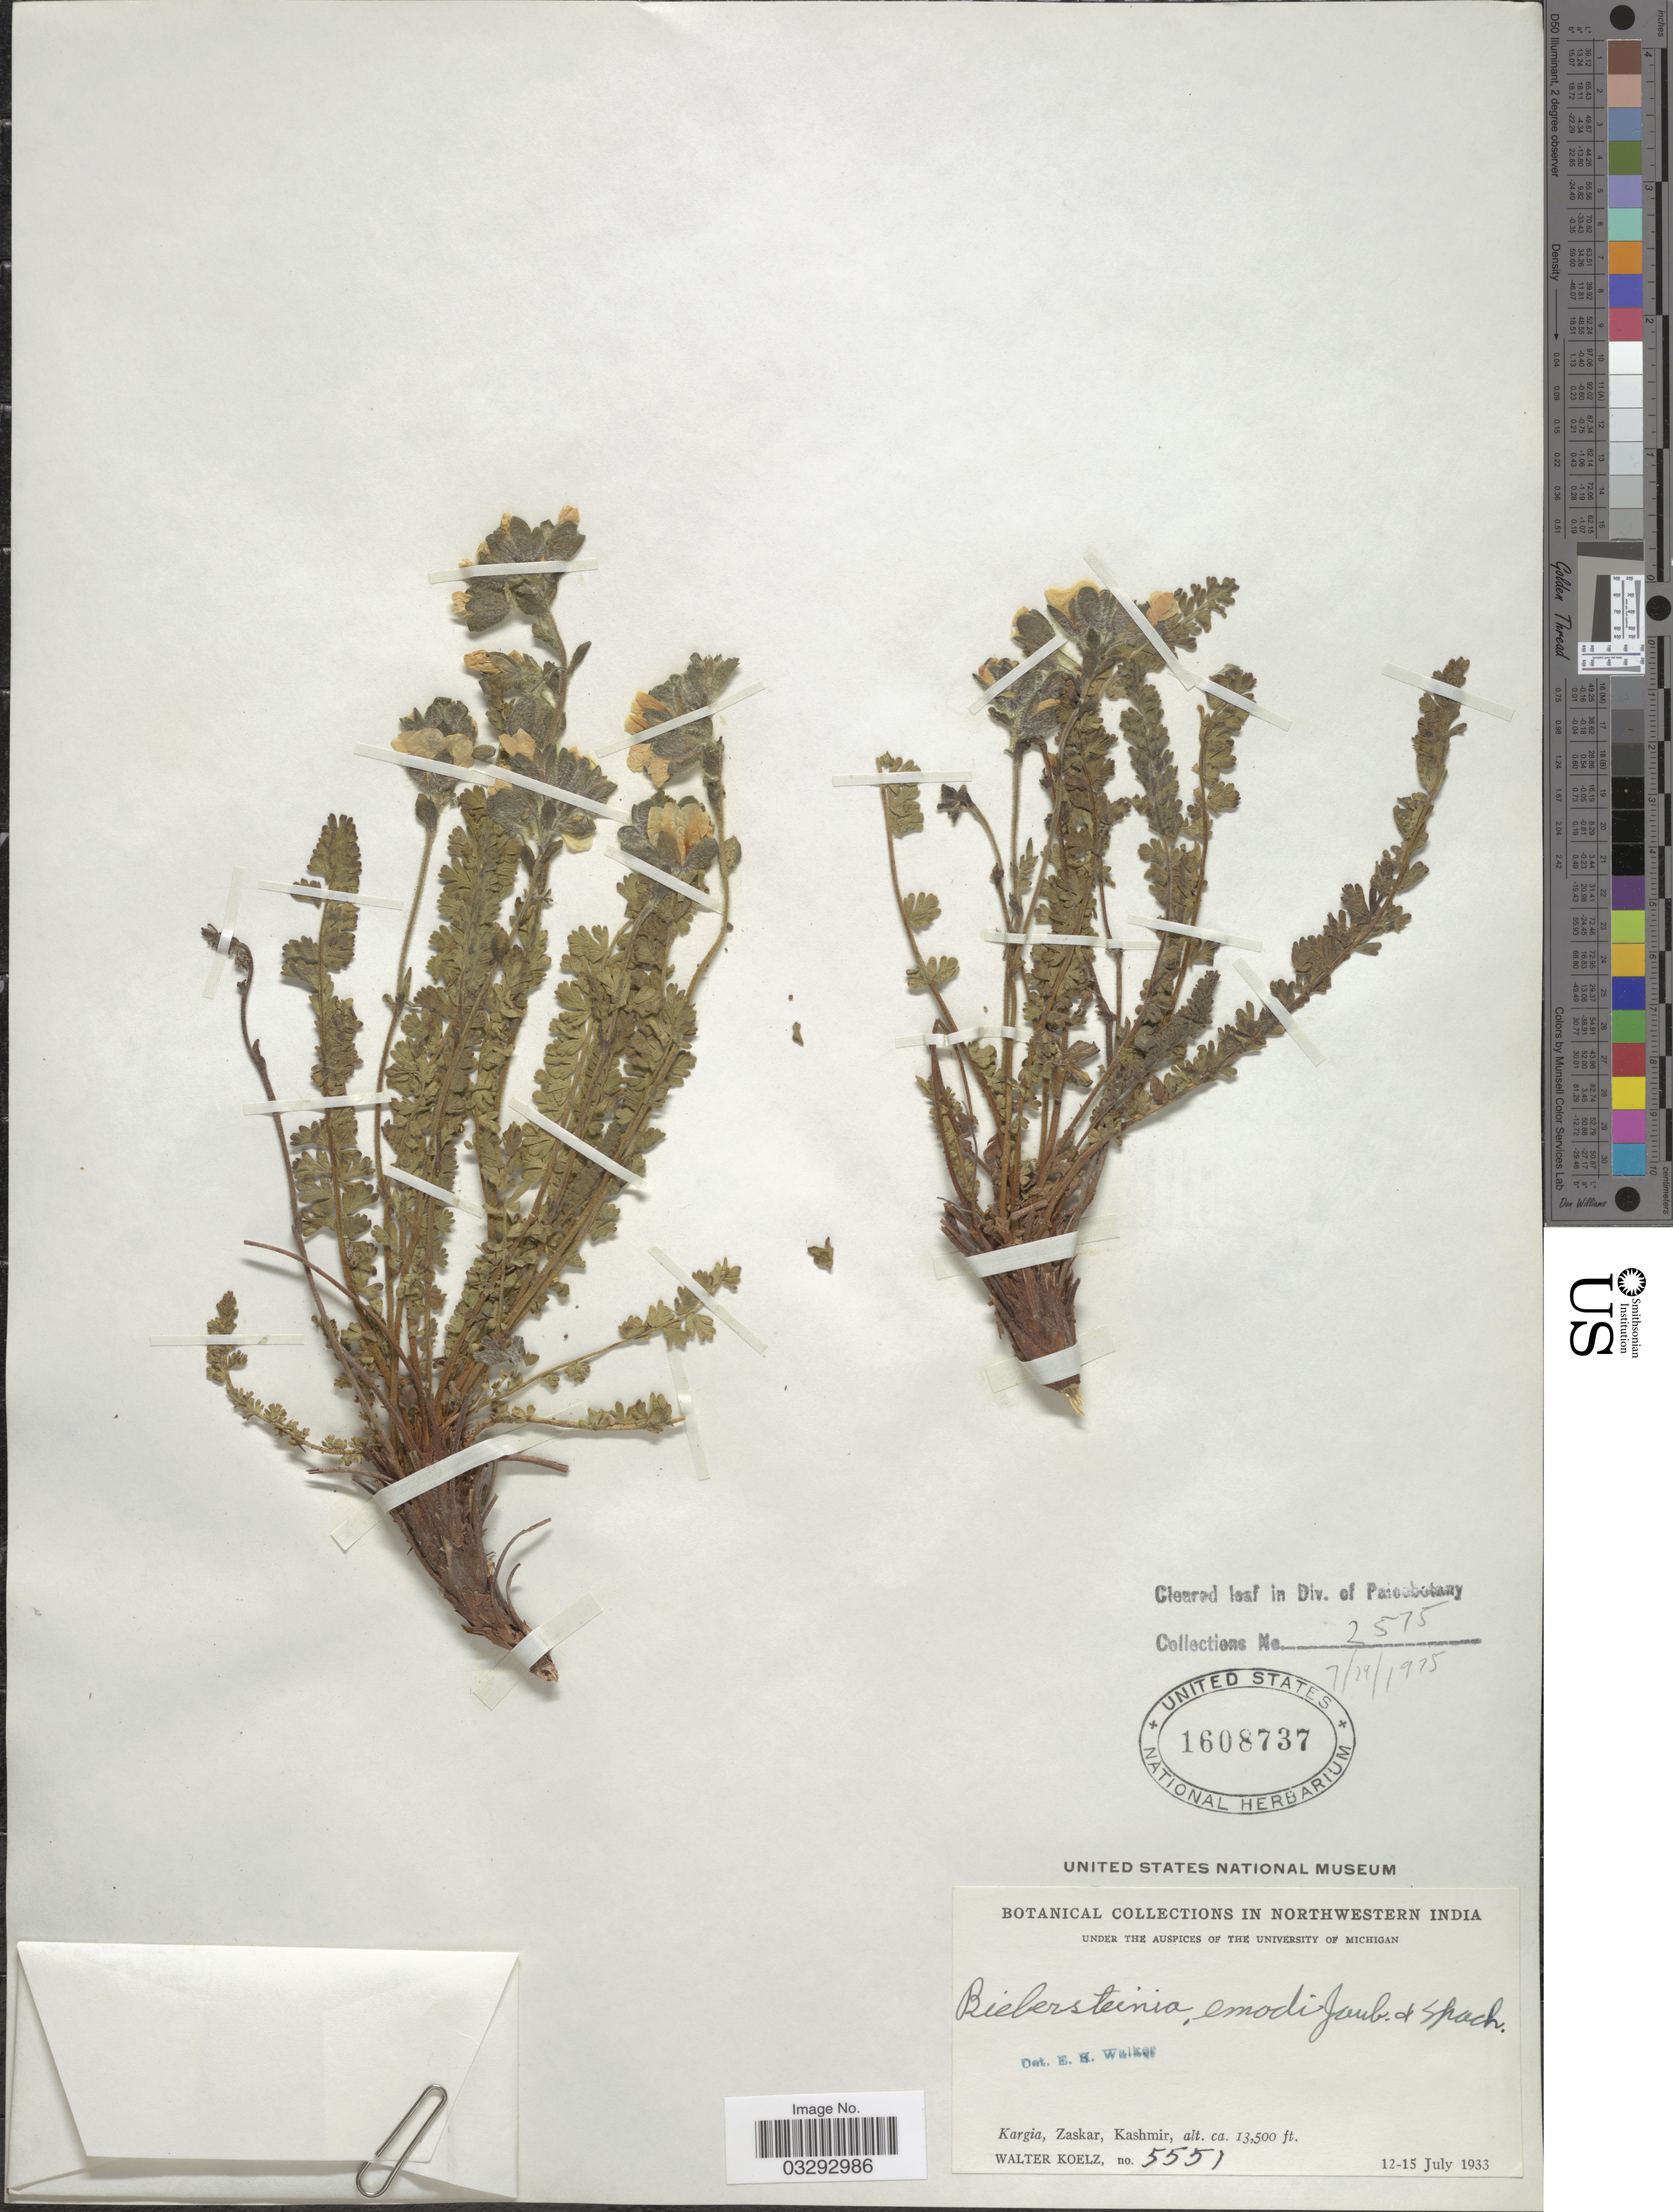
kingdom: Plantae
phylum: Tracheophyta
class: Magnoliopsida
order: Sapindales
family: Biebersteiniaceae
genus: Biebersteinia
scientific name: Biebersteinia odora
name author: Stephan ex Fisch.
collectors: W. N. Koelz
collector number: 5551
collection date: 1933-07-12/1933-07-15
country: India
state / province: Jammu and Kashmir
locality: Northwestern India, Kargia, Zaskar, Kashmir.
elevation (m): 4115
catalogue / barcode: US 1608737